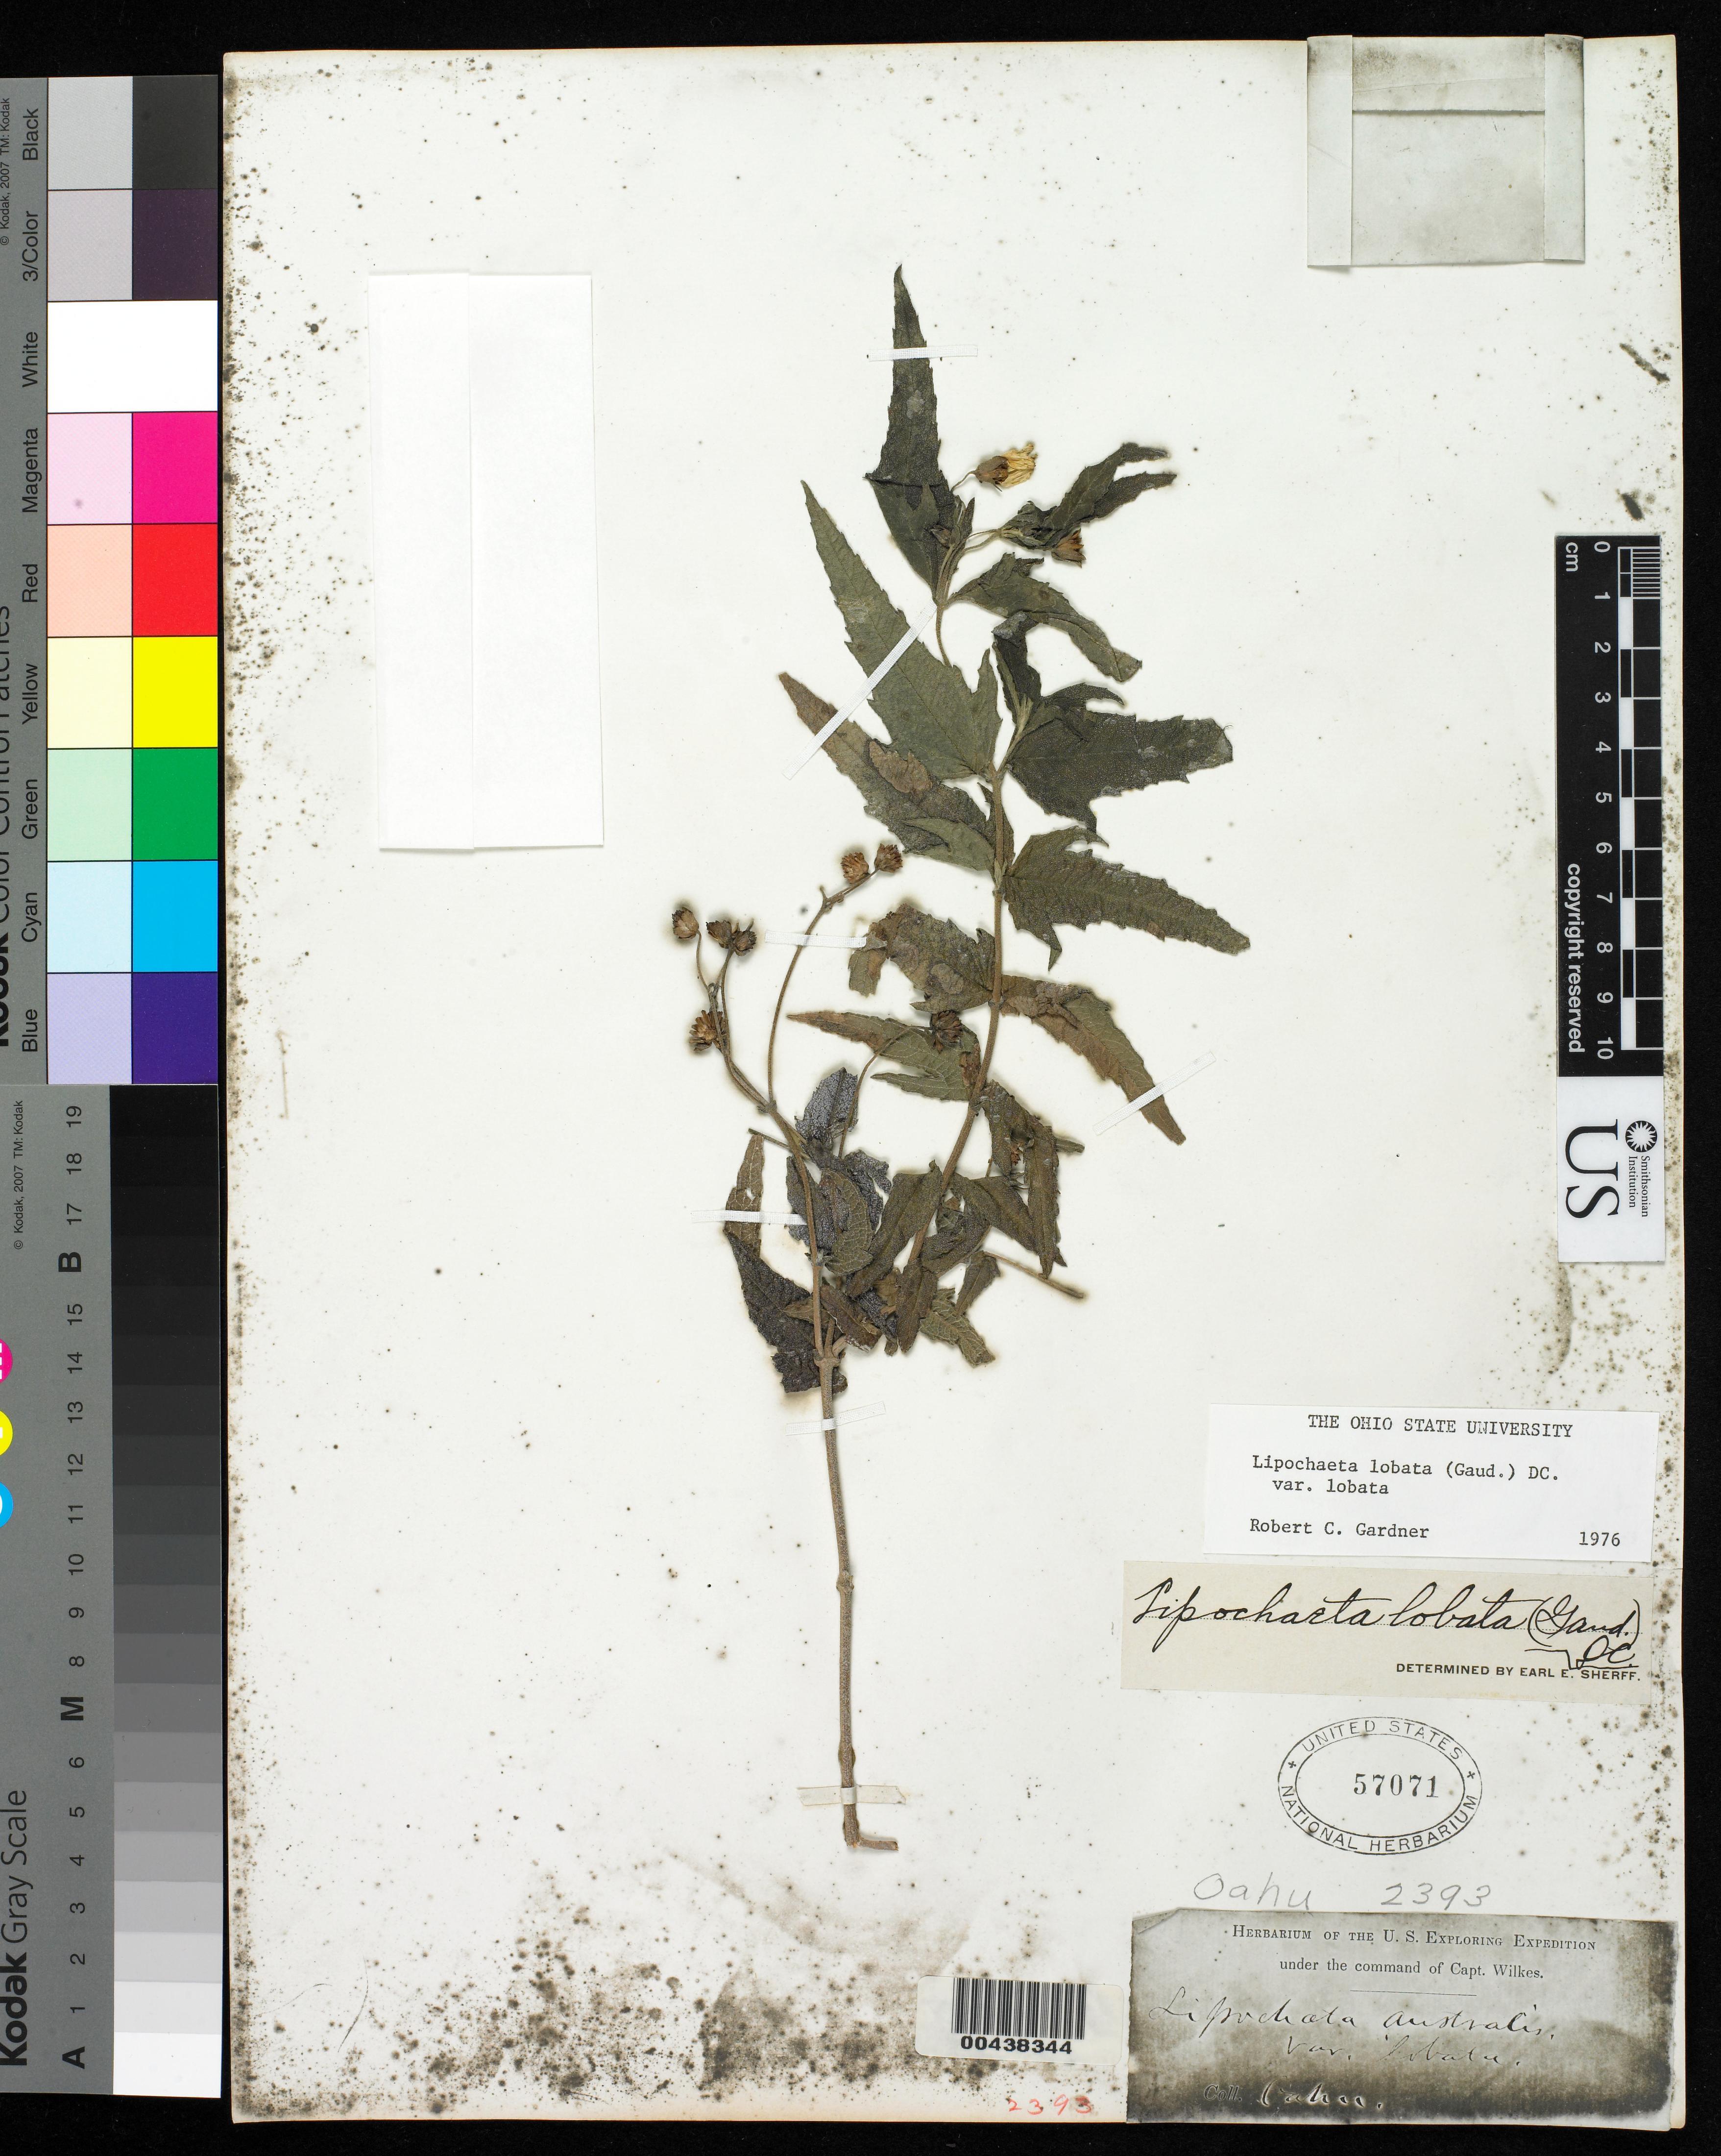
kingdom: Plantae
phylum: Tracheophyta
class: Magnoliopsida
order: Asterales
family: Asteraceae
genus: Lipochaeta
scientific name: Lipochaeta lobata var. lobata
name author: (Gaudich.) DC.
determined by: Gardner, R. C.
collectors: Wilkes Explor. Exped.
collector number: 2393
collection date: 1838/1842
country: United States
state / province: Hawaii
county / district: Honolulu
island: Oahu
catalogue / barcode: US 57071